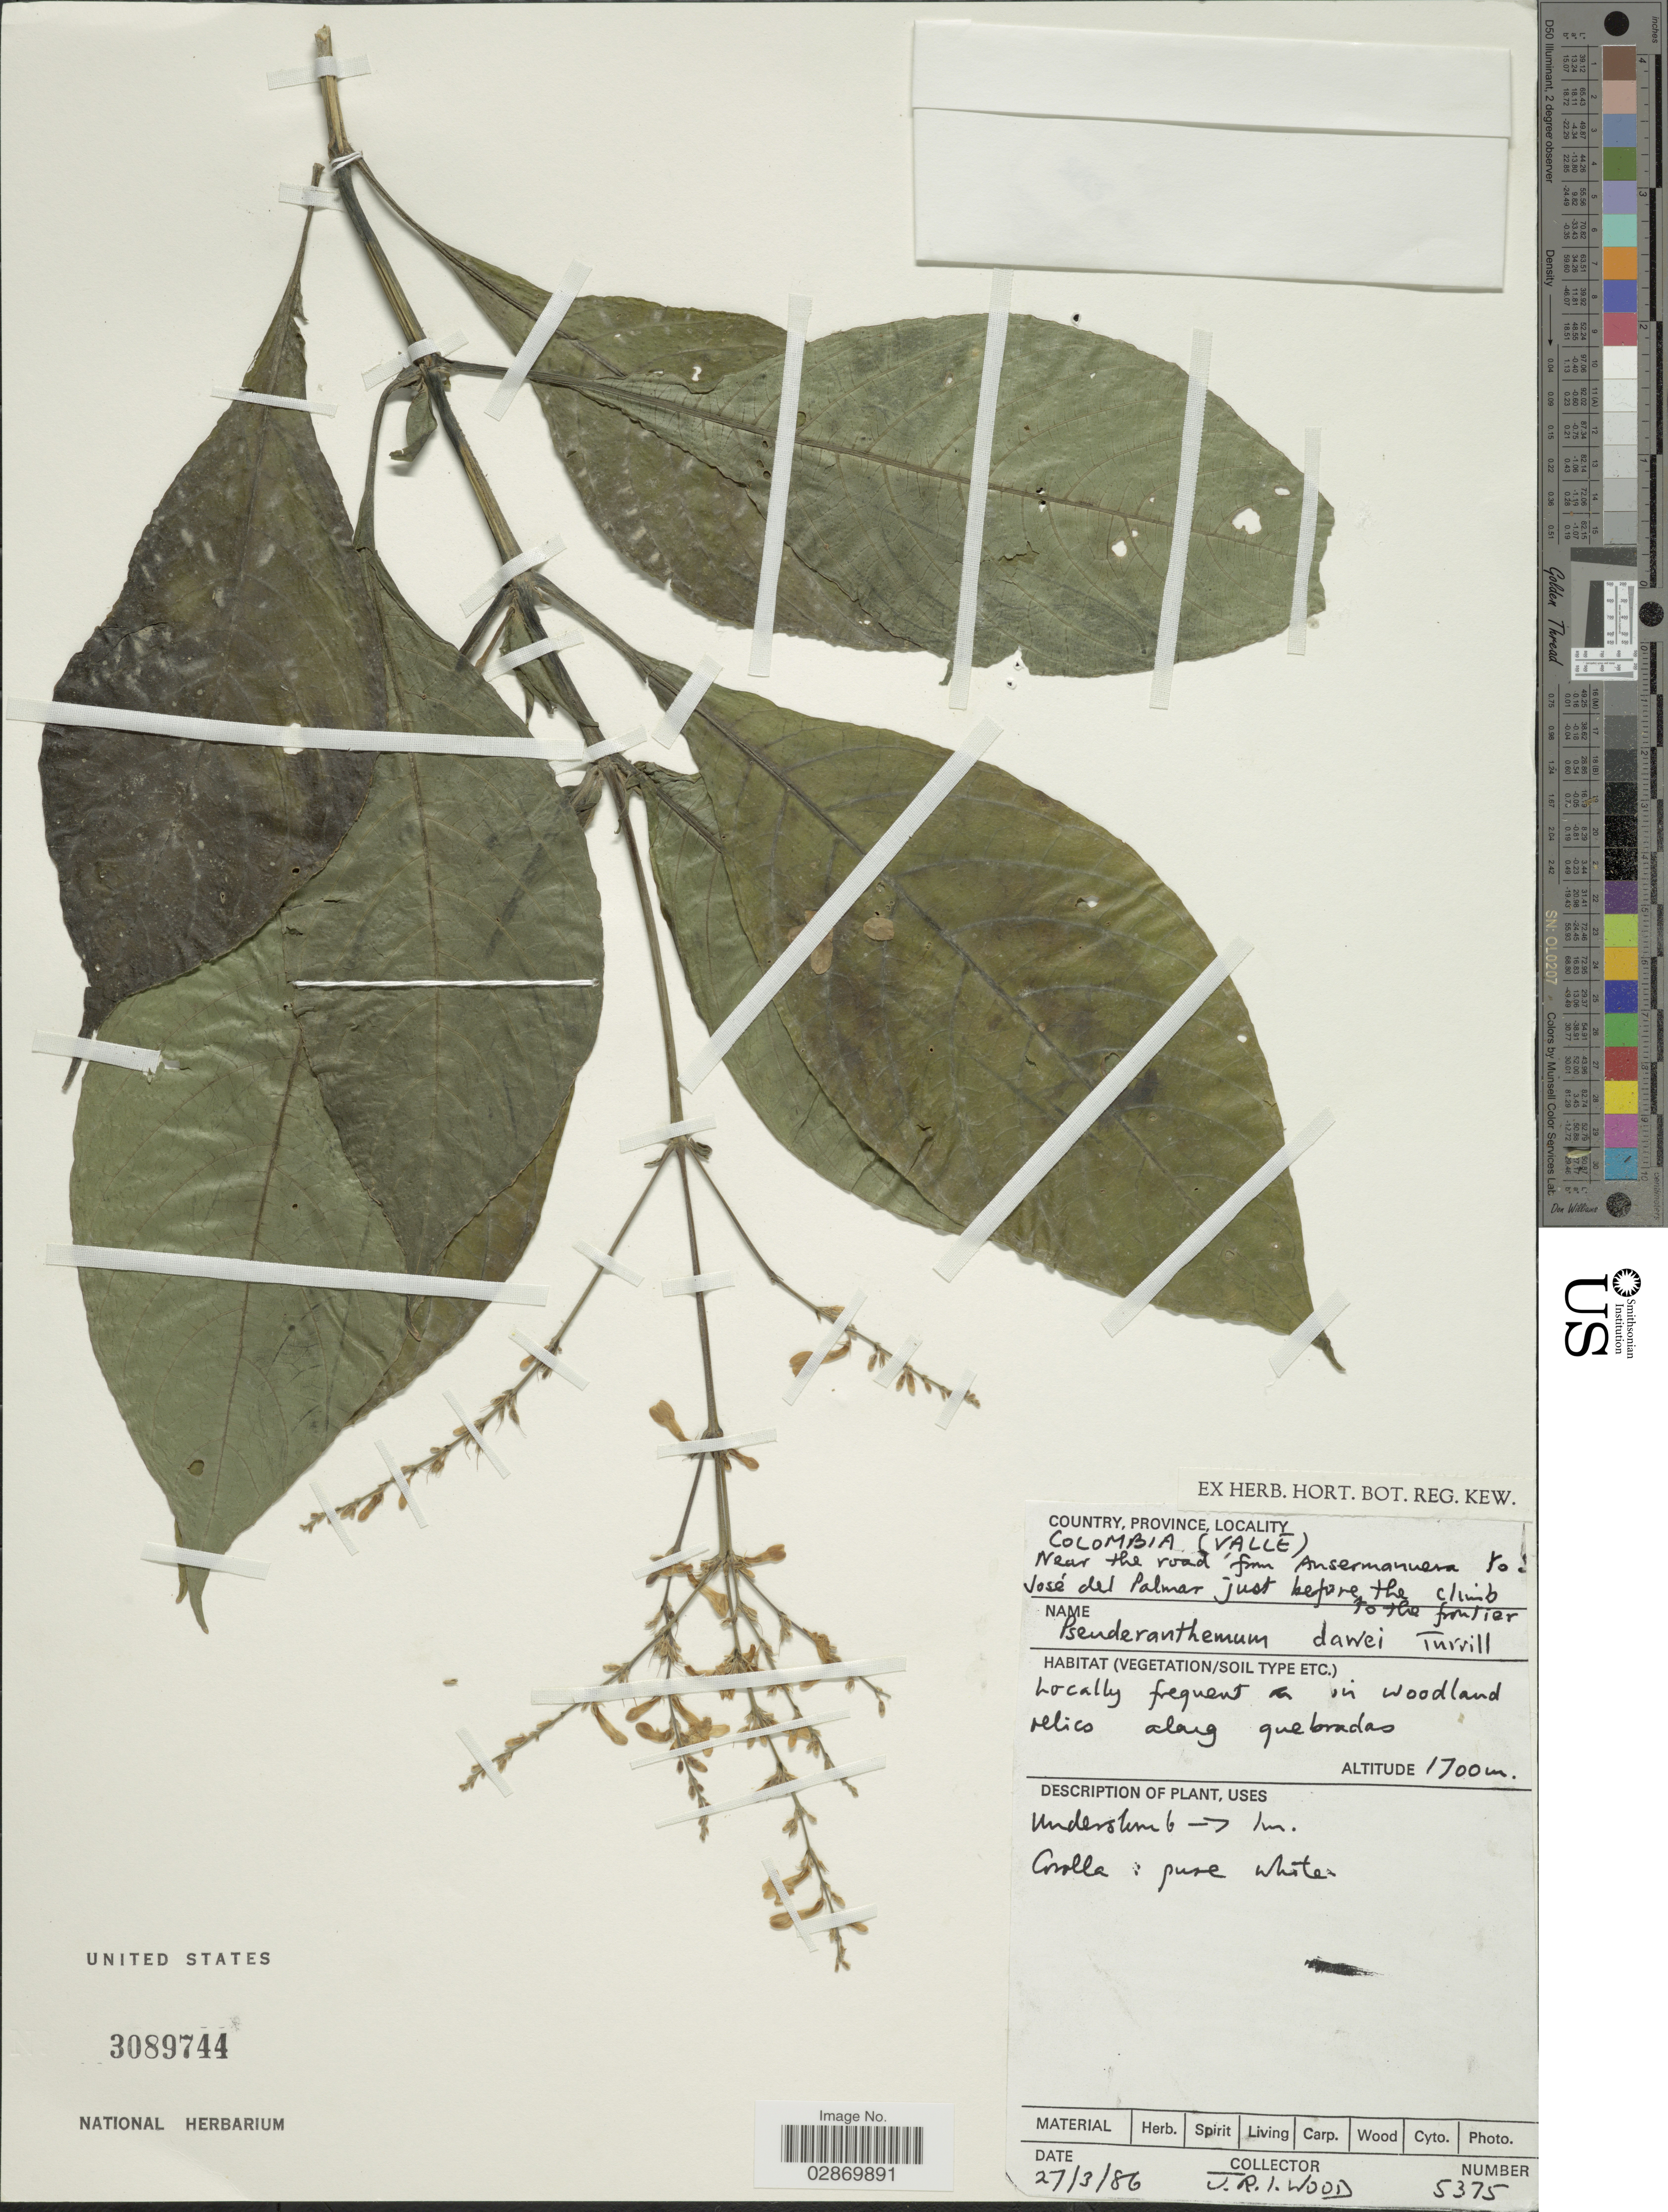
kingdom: Plantae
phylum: Tracheophyta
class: Magnoliopsida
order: Lamiales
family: Acanthaceae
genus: Pseuderanthemum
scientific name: Pseuderanthemum dawei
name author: Turrill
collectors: J. R. I. Wood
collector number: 5375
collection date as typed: Transcribed d/m/y: 27/3/86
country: Colombia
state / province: Valle del Cauca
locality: (Valle) Near the road from Ansermanuevo to José del Palmar just before the climb to the frontier.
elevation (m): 1700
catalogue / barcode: US 3089744